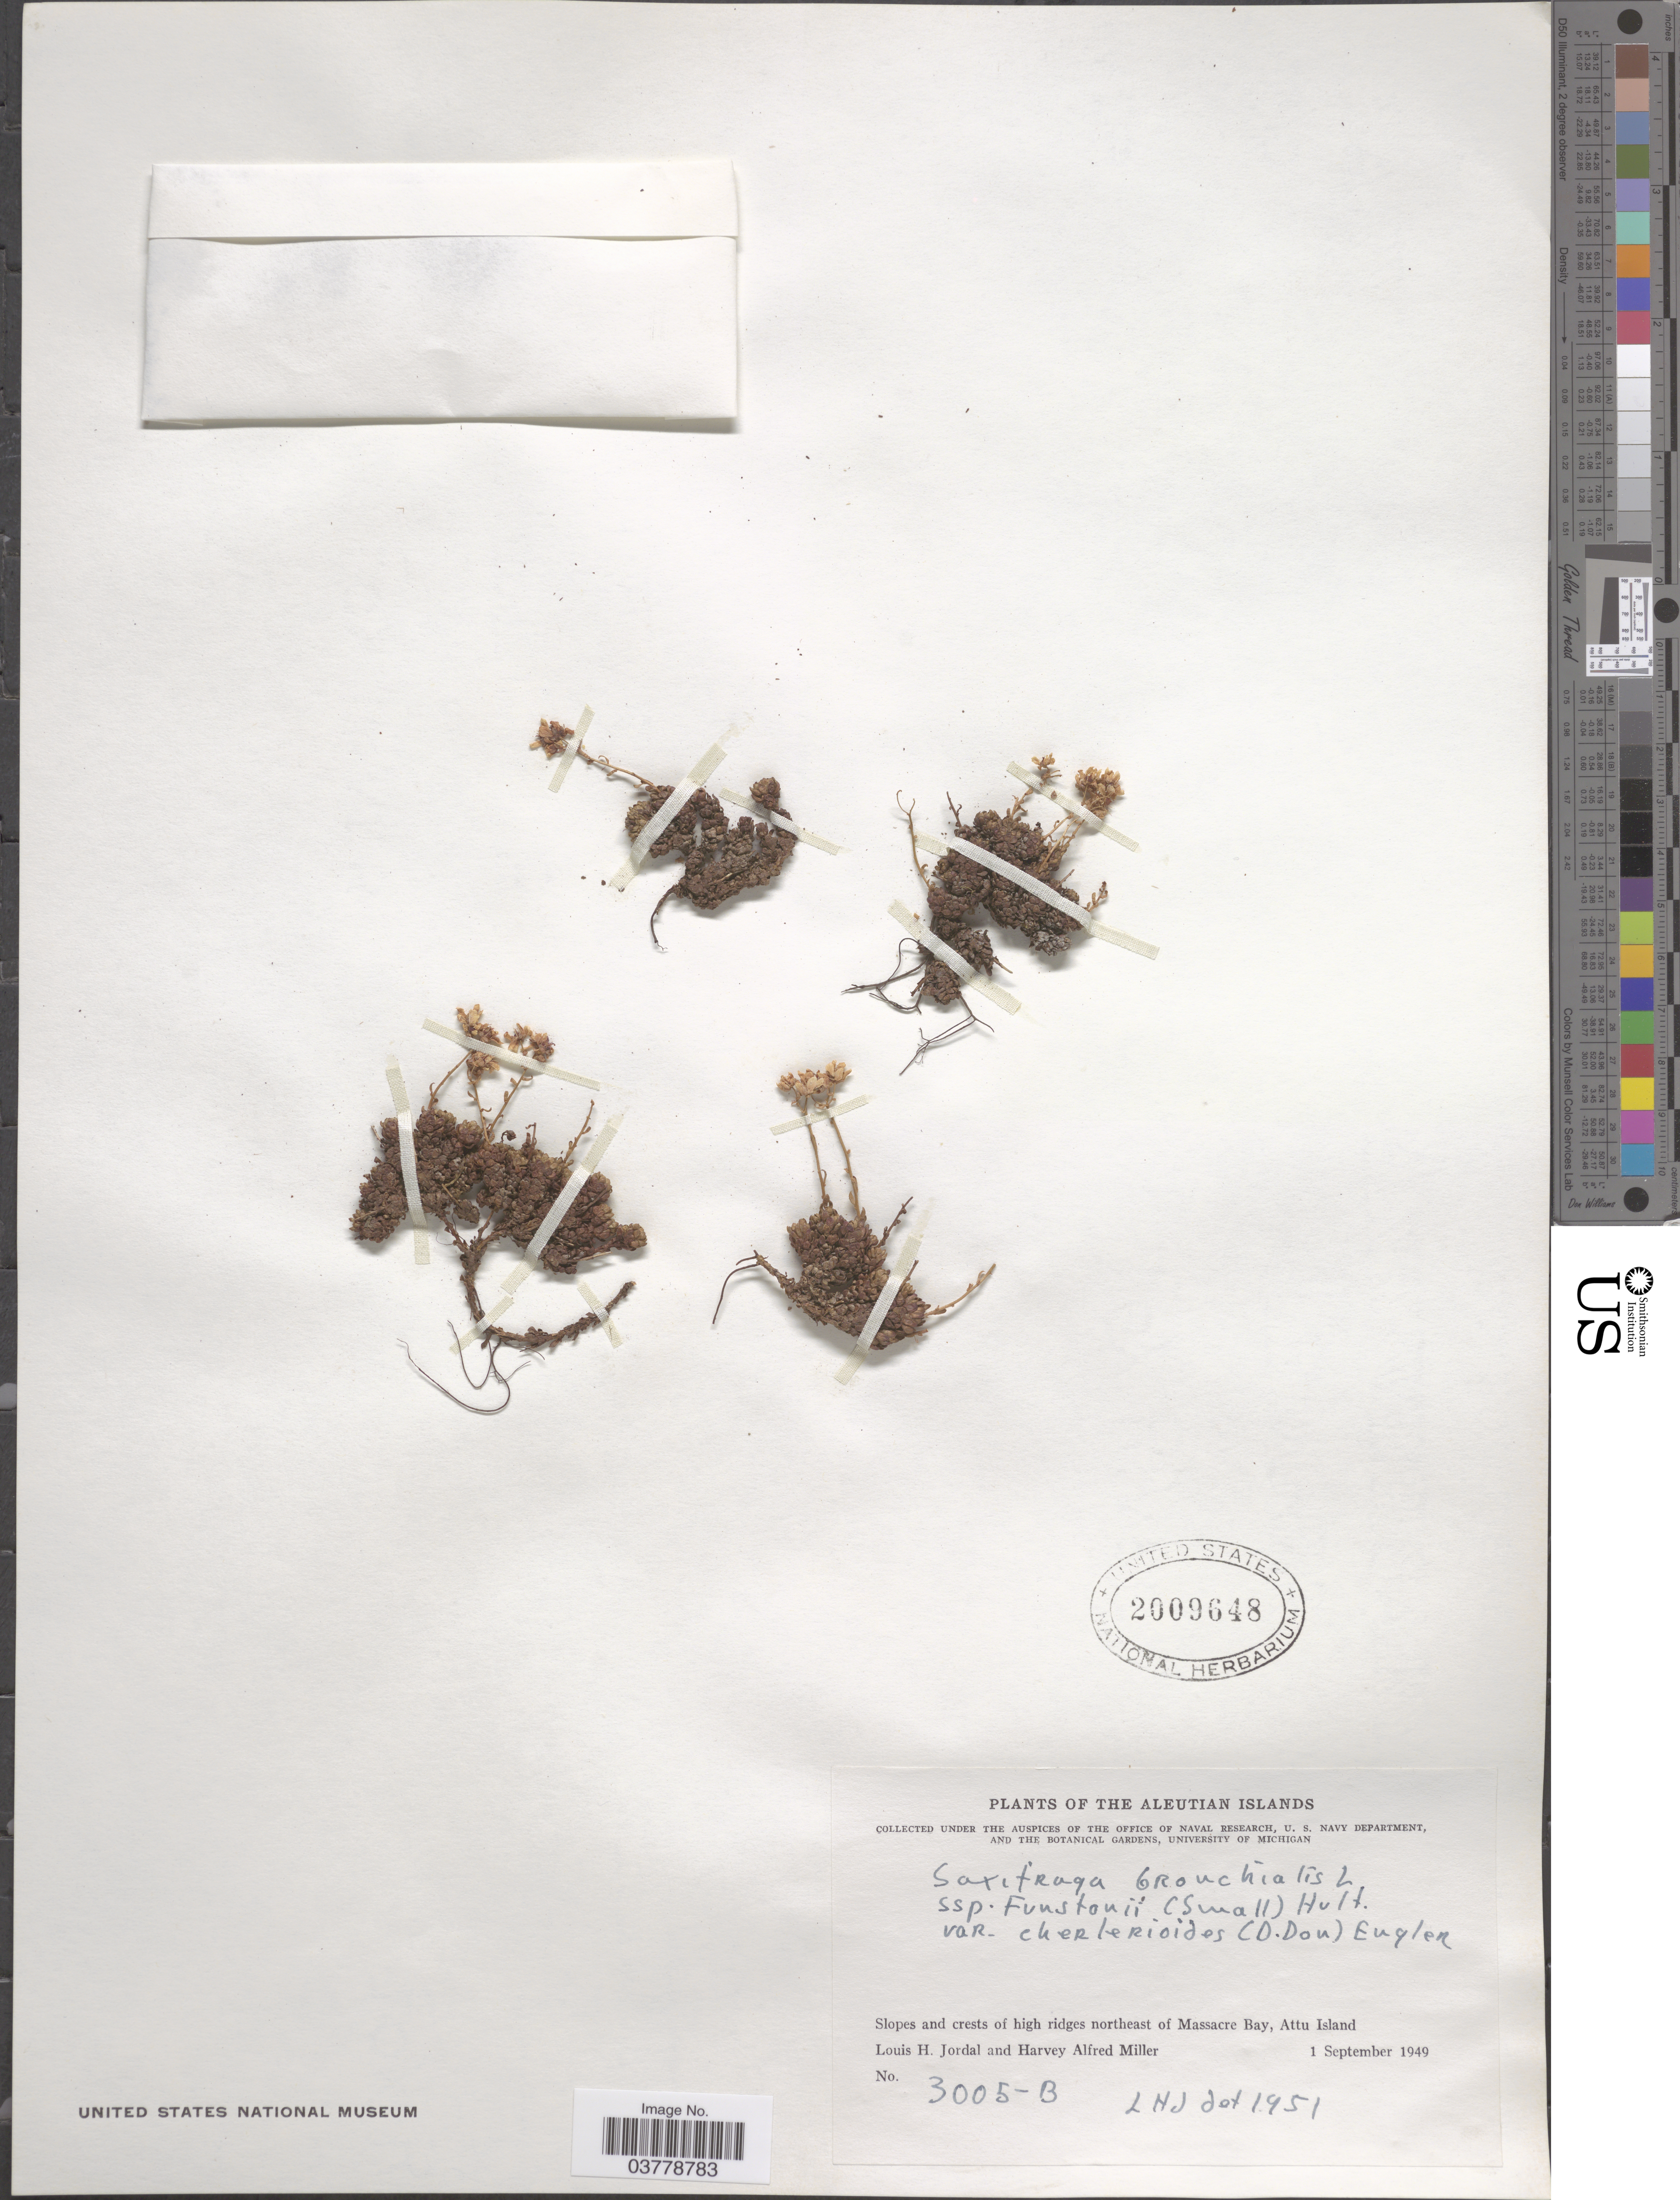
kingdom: Plantae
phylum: Tracheophyta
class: Magnoliopsida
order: Saxifragales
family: Saxifragaceae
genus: Saxifraga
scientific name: Saxifraga cherlerioides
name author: D. Don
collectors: L. Jordal & H. A. Miller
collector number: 3005-B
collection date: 1949-09-01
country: United States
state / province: Alaska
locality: The Aleutian Islands. Slopes and crests of high ridges northeast of Massacre Bay, Attu Island.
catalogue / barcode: US 2009648